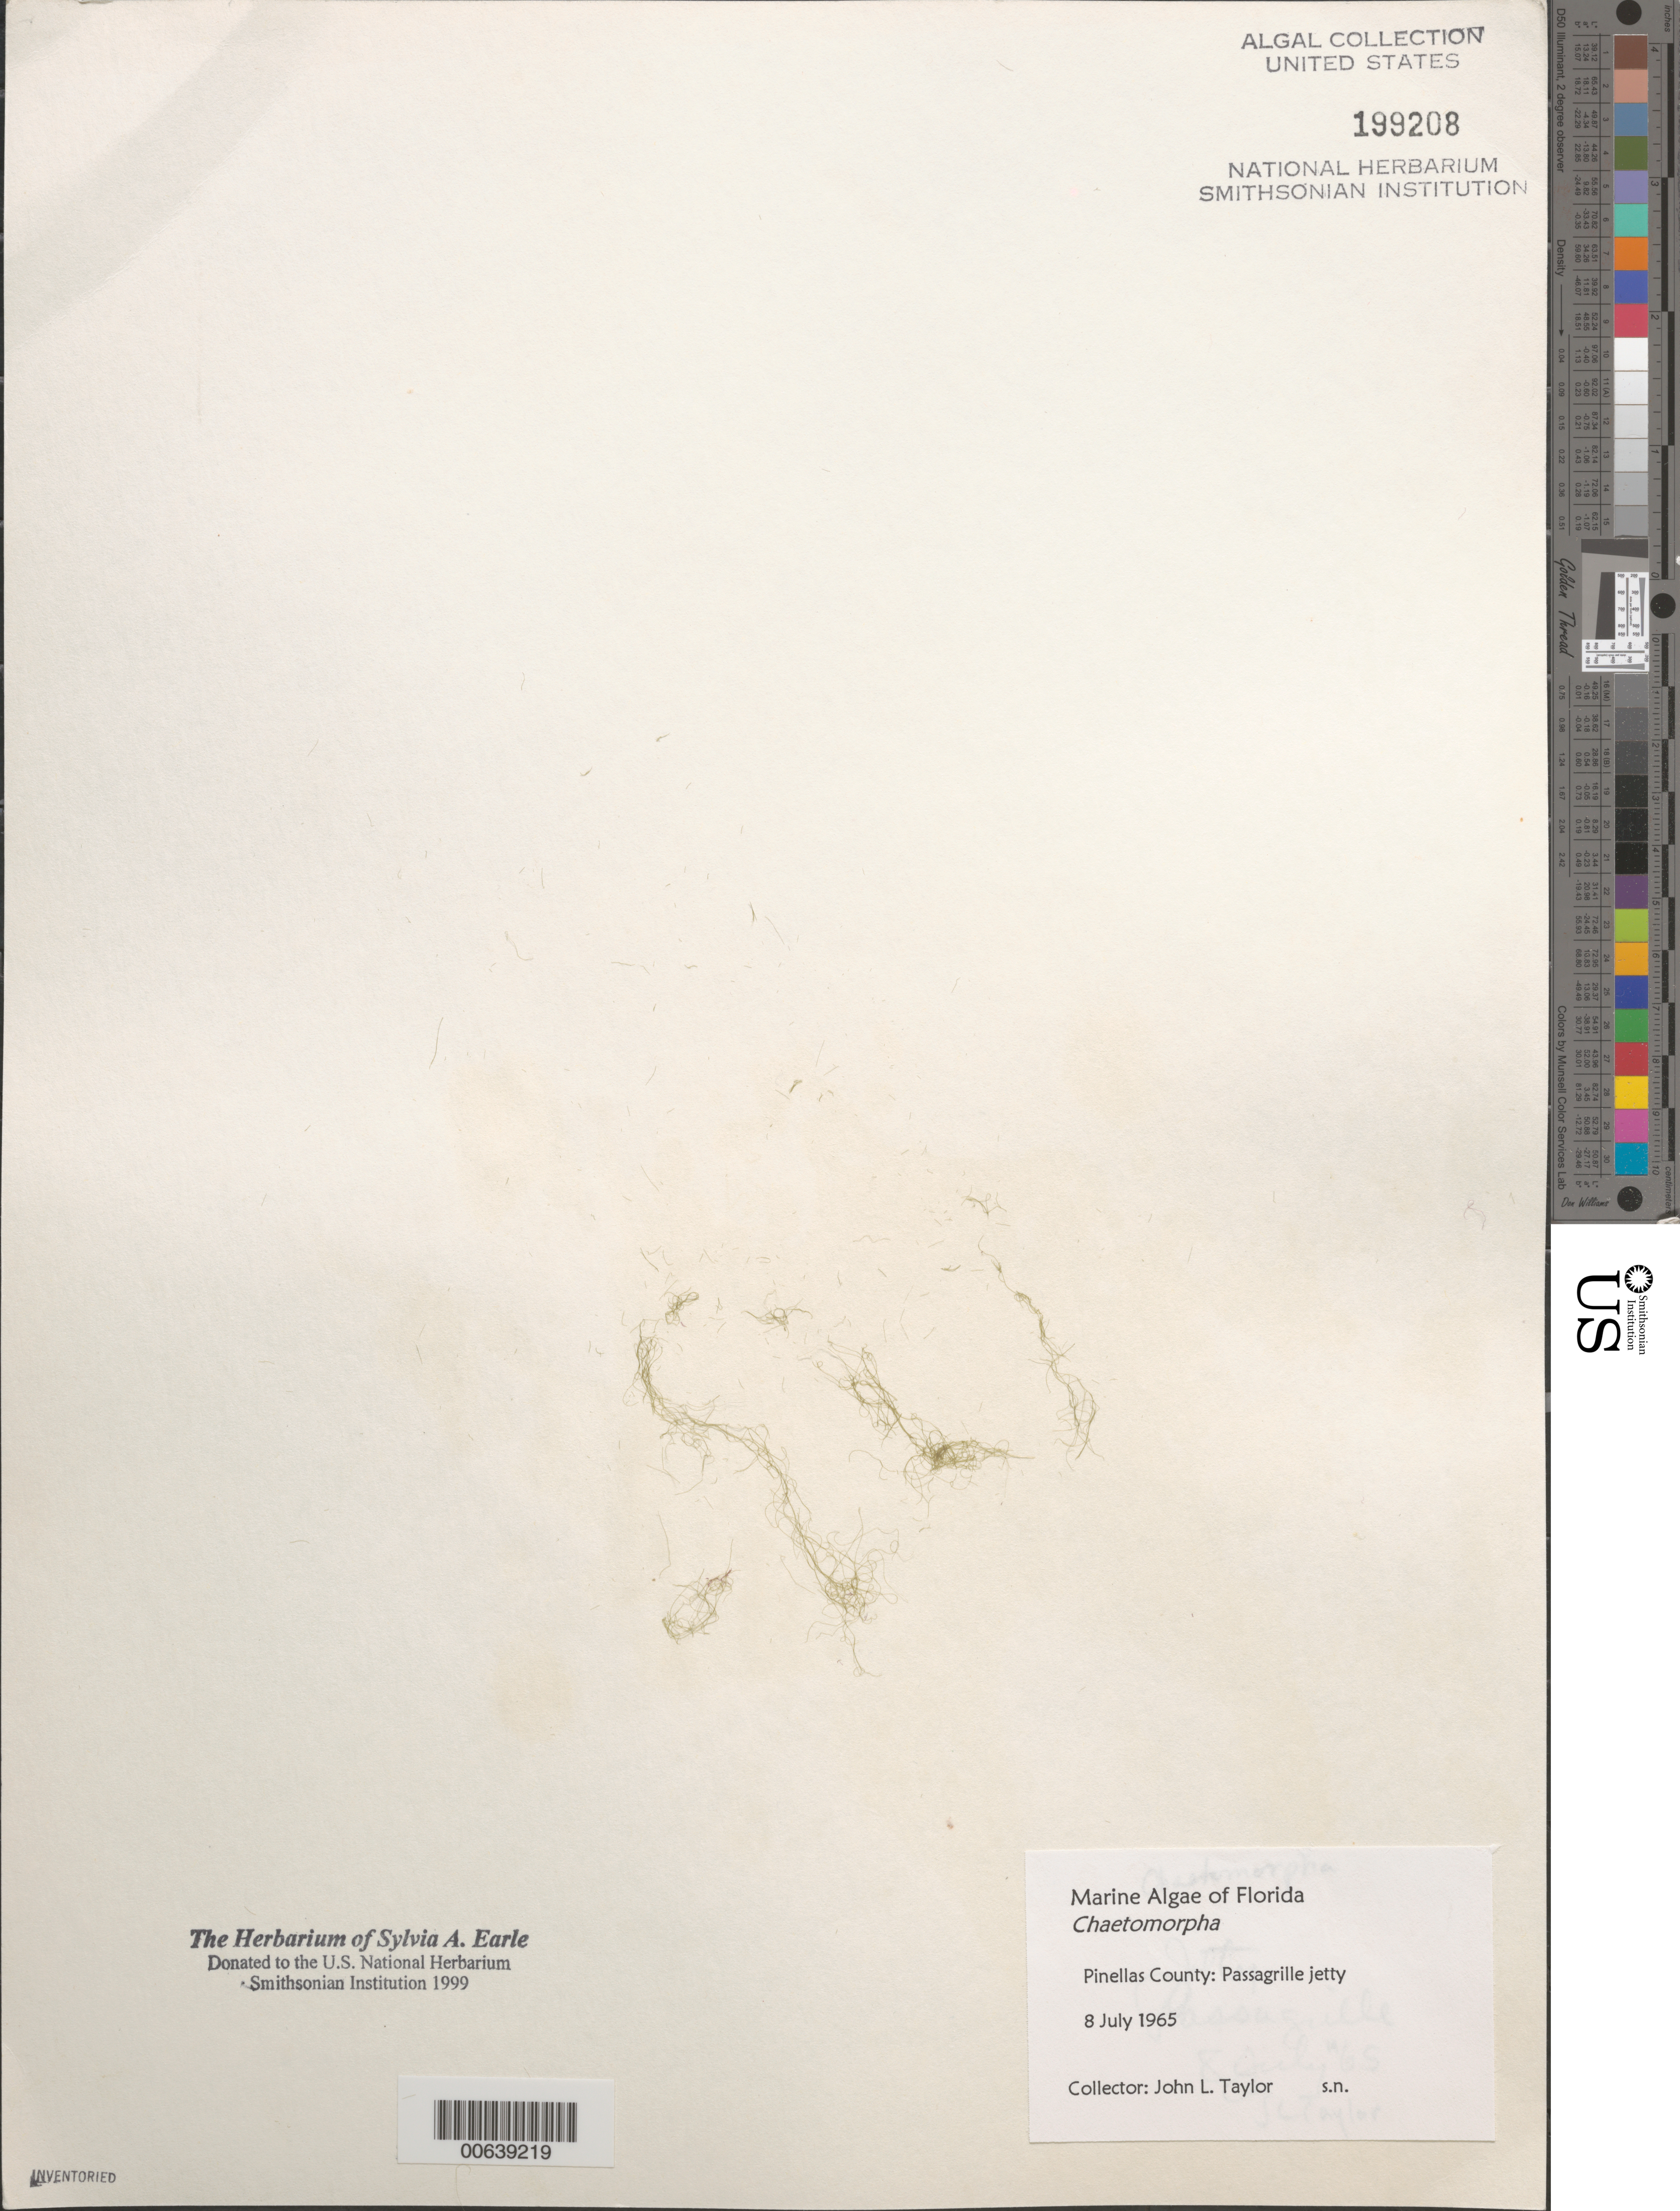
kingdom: Plantae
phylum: Chlorophyta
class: Ulvophyceae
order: Cladophorales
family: Cladophoraceae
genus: Chaetomorpha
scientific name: Chaetomorpha sp.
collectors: J. L. Taylor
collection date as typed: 08 Jul 1965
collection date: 1965-07-08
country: United States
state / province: Florida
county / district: Pinellas County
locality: Pass-a-Grille jetty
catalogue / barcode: US 199208